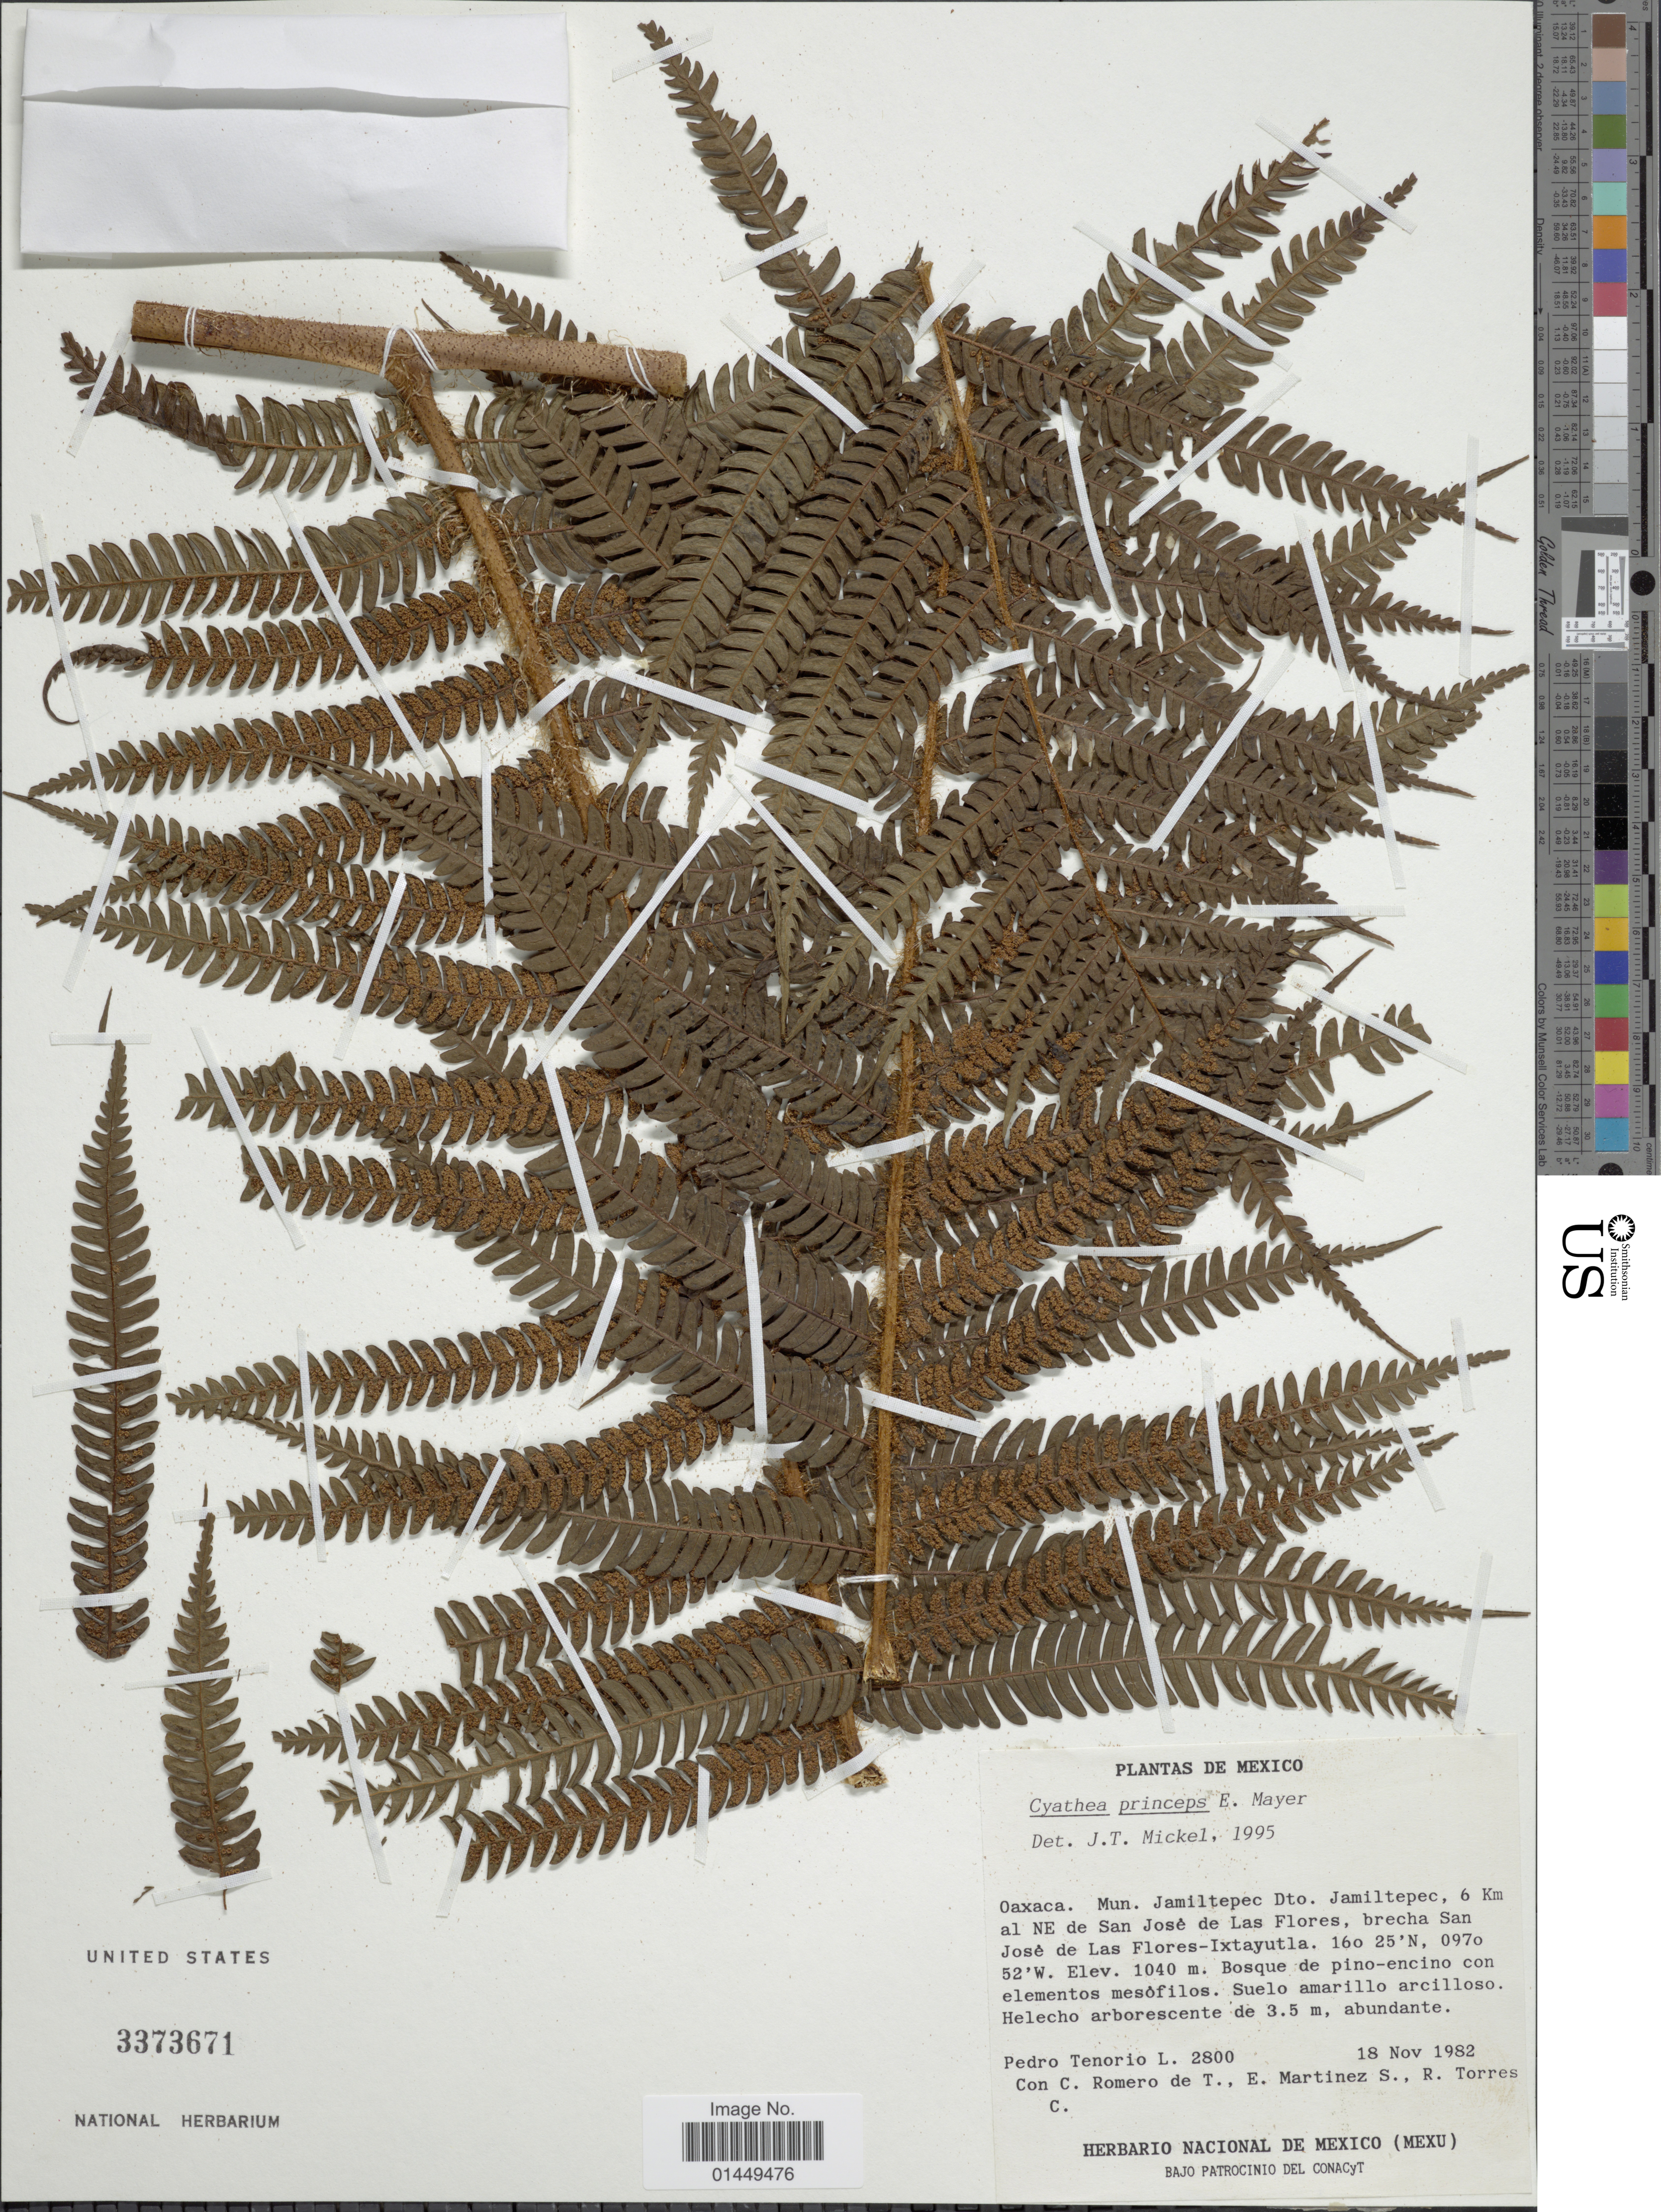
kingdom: Plantae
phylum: Tracheophyta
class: Polypodiopsida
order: Cyatheales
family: Cyatheaceae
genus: Cyathea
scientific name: Cyathea princeps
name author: E. Mayer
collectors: P. Tenorio L., C. Romero de T., E. M. Martínez S. & R. Torres C.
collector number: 2800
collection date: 1982-11-18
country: Mexico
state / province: Oaxaca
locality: Oaxaca, Muln. Jamiltepec Dto. Jamiltepec, 6 km al NE de San Jose de Las Flores, brecha San Jose de Las Flores-Ixtayutla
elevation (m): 1040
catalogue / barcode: US 3373671